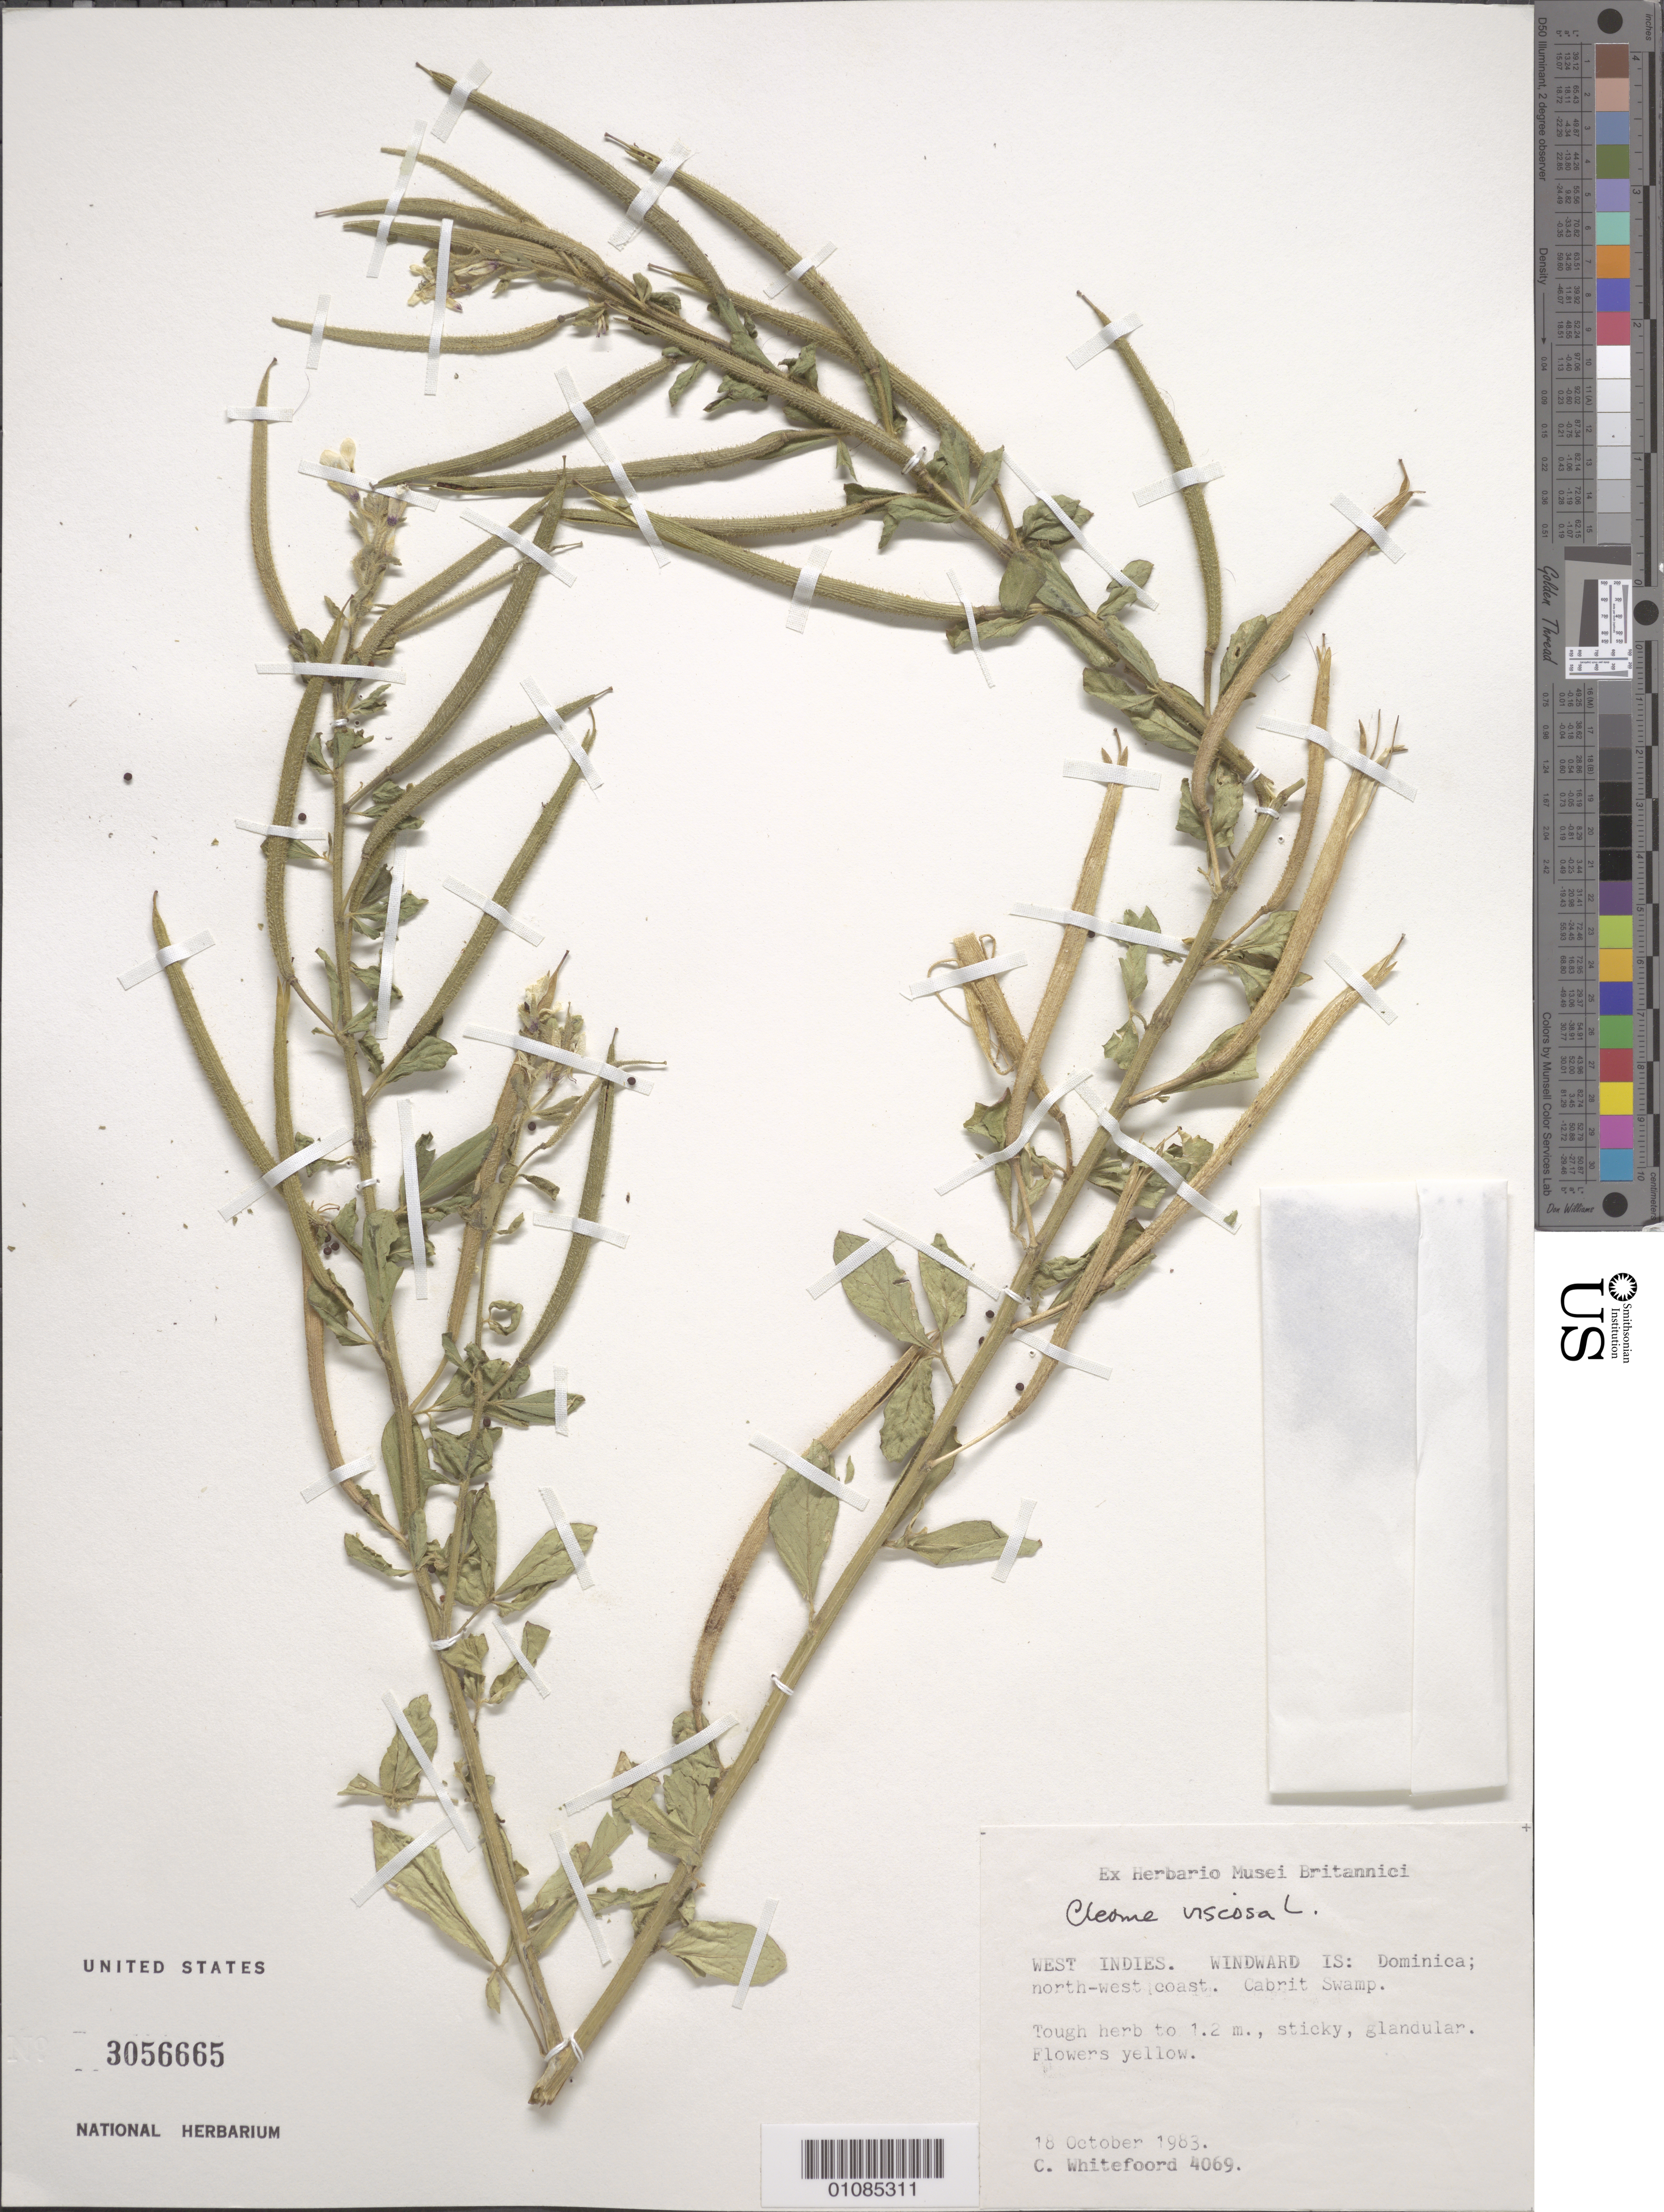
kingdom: Plantae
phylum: Tracheophyta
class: Magnoliopsida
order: Brassicales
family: Cleomaceae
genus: Arivela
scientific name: Arivela viscosa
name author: (L.) Raf.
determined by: Strong, M. T., (US), Smithsonian Institution - National Museum of Natural History (UNITED STATES)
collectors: C. Whitefoord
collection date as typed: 18 Oct 1983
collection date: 1983-10-18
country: Dominica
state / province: St. John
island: Dominica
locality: NW coast. Cabrit Swamp.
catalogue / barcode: US 3056665